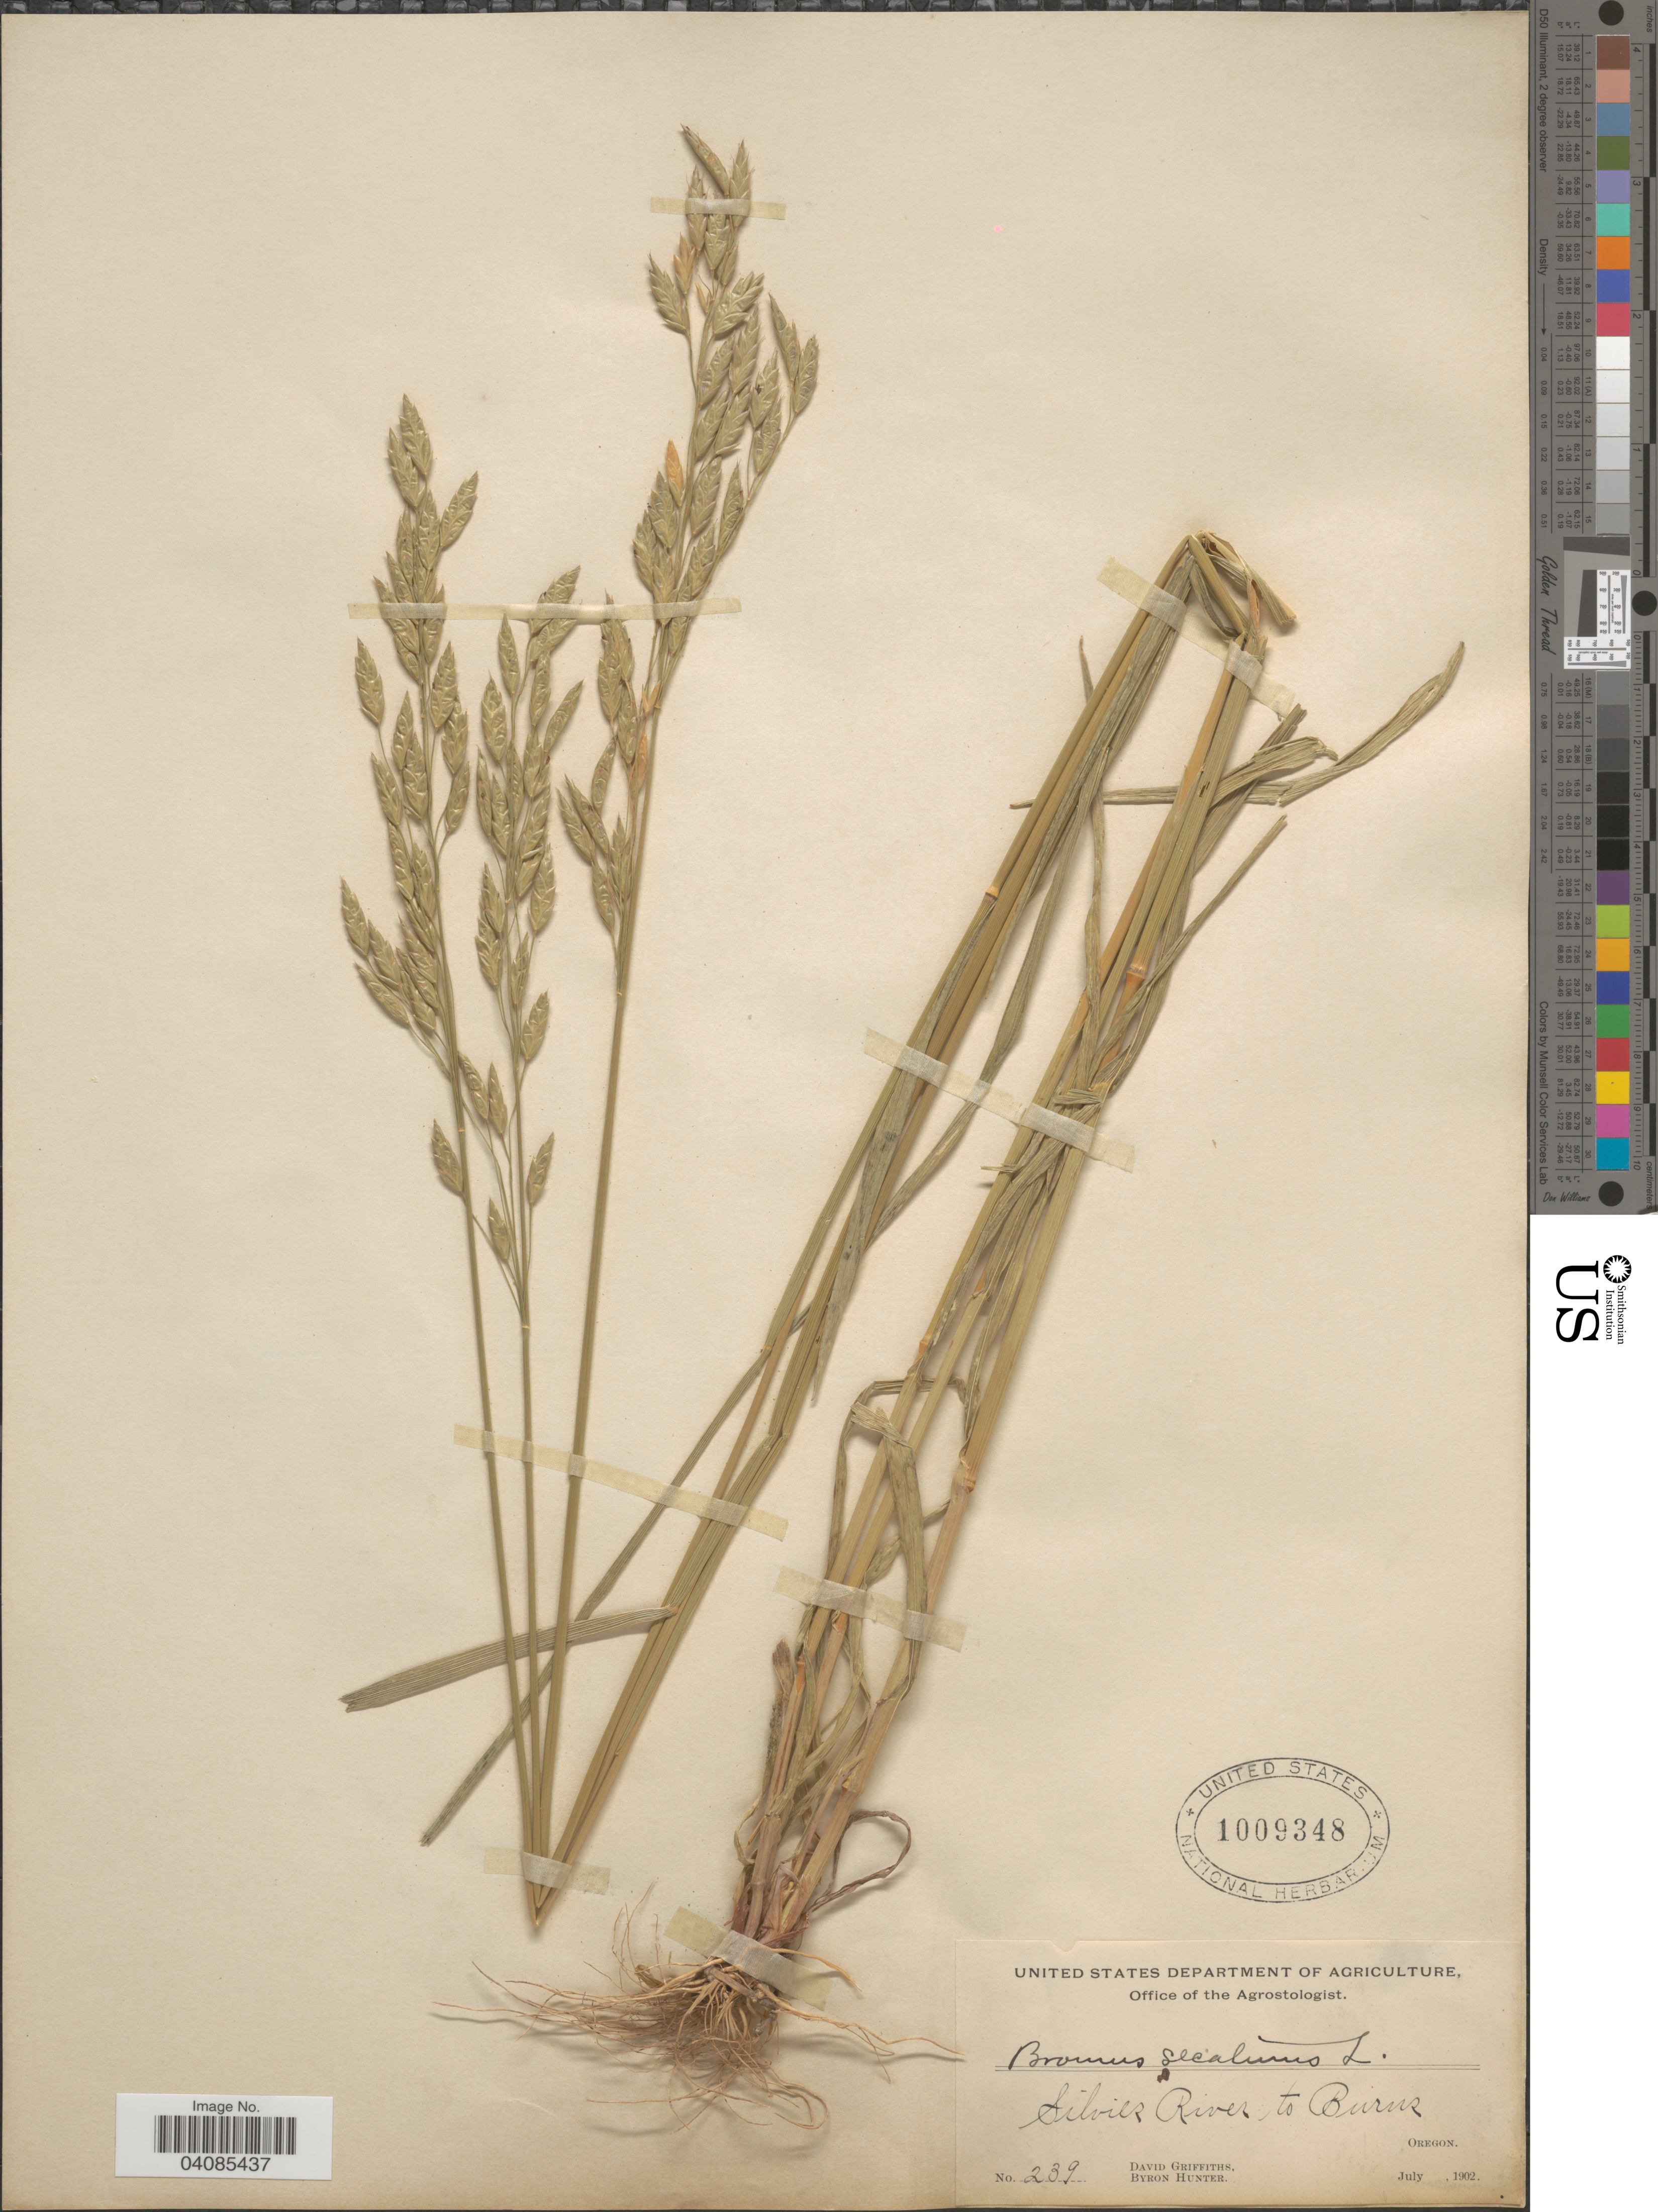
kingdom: Plantae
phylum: Tracheophyta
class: Liliopsida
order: Poales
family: Poaceae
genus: Bromus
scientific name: Bromus secalinus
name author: L.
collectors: D. Griffiths & B. Hunter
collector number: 239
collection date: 1902-07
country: United States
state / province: Oregon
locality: Silvies River to Burns.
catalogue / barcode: US 1009348